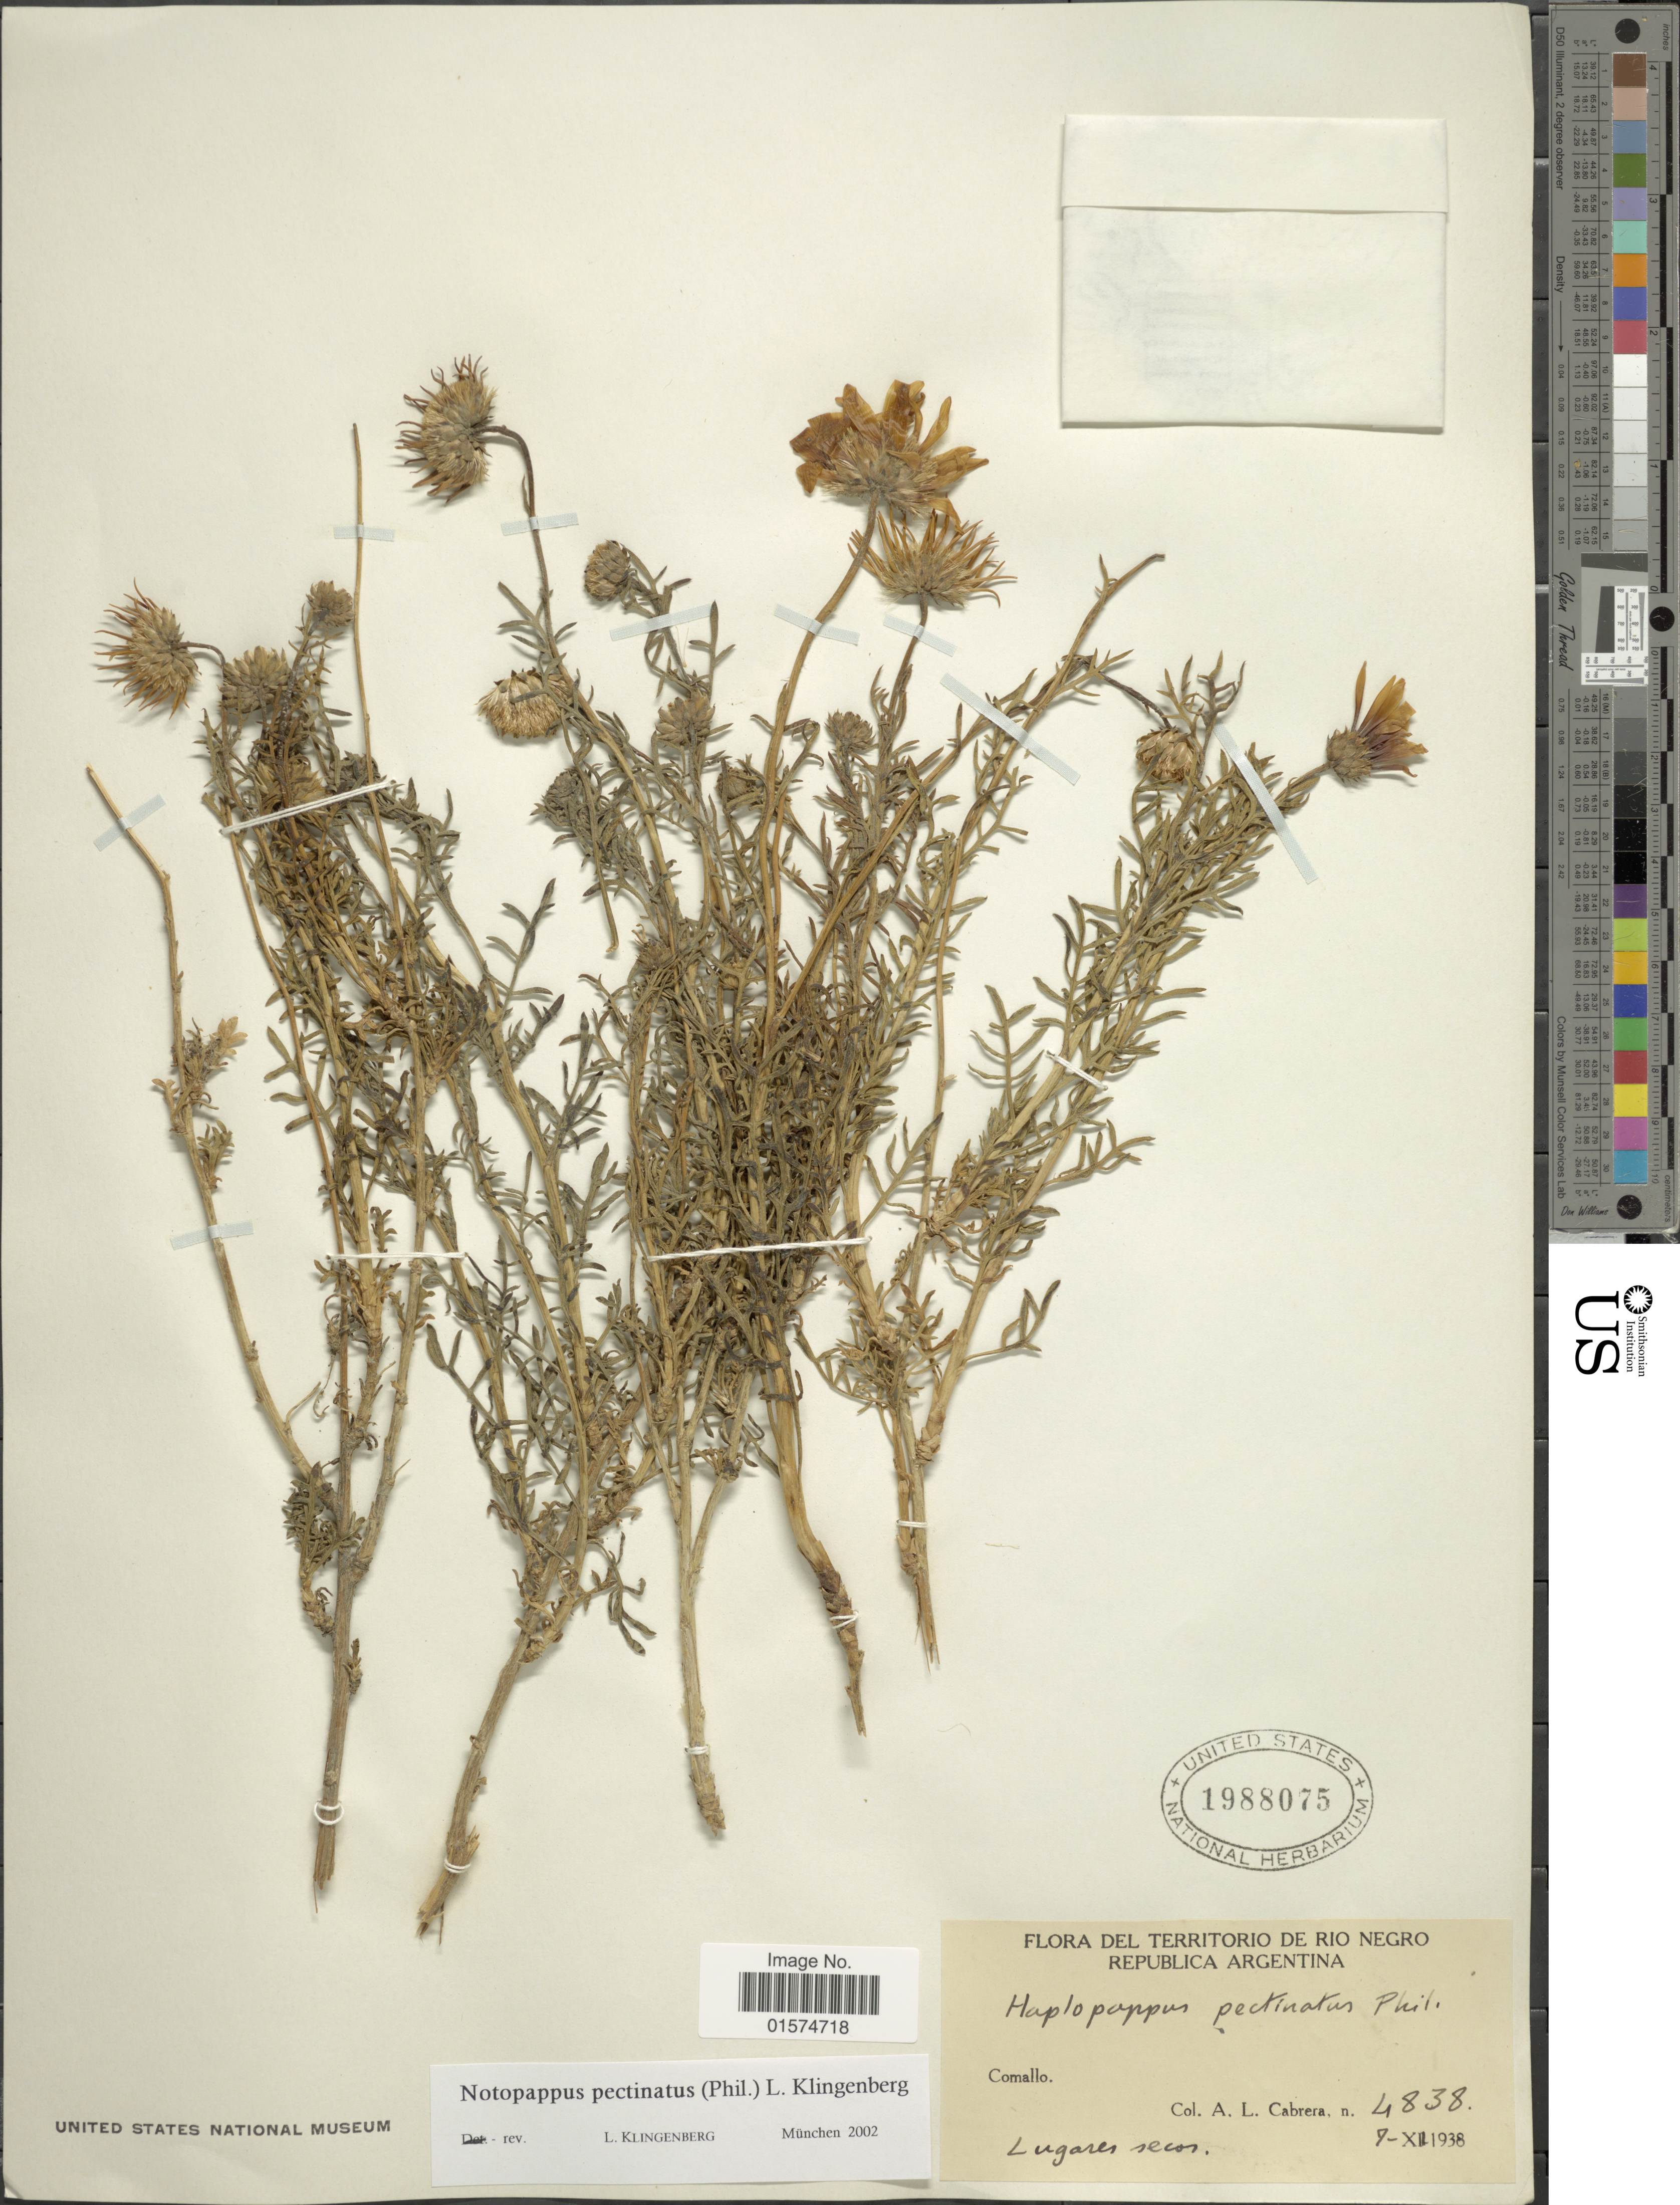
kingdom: Plantae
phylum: Tracheophyta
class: Magnoliopsida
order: Asterales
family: Asteraceae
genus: Notopappus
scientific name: Notopappus pectinatus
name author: (Phil.) Klingenb.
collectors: A. L. Cabrera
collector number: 4838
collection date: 1938-12-07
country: Argentina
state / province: Rio Negro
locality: Comallo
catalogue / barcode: US 1988075